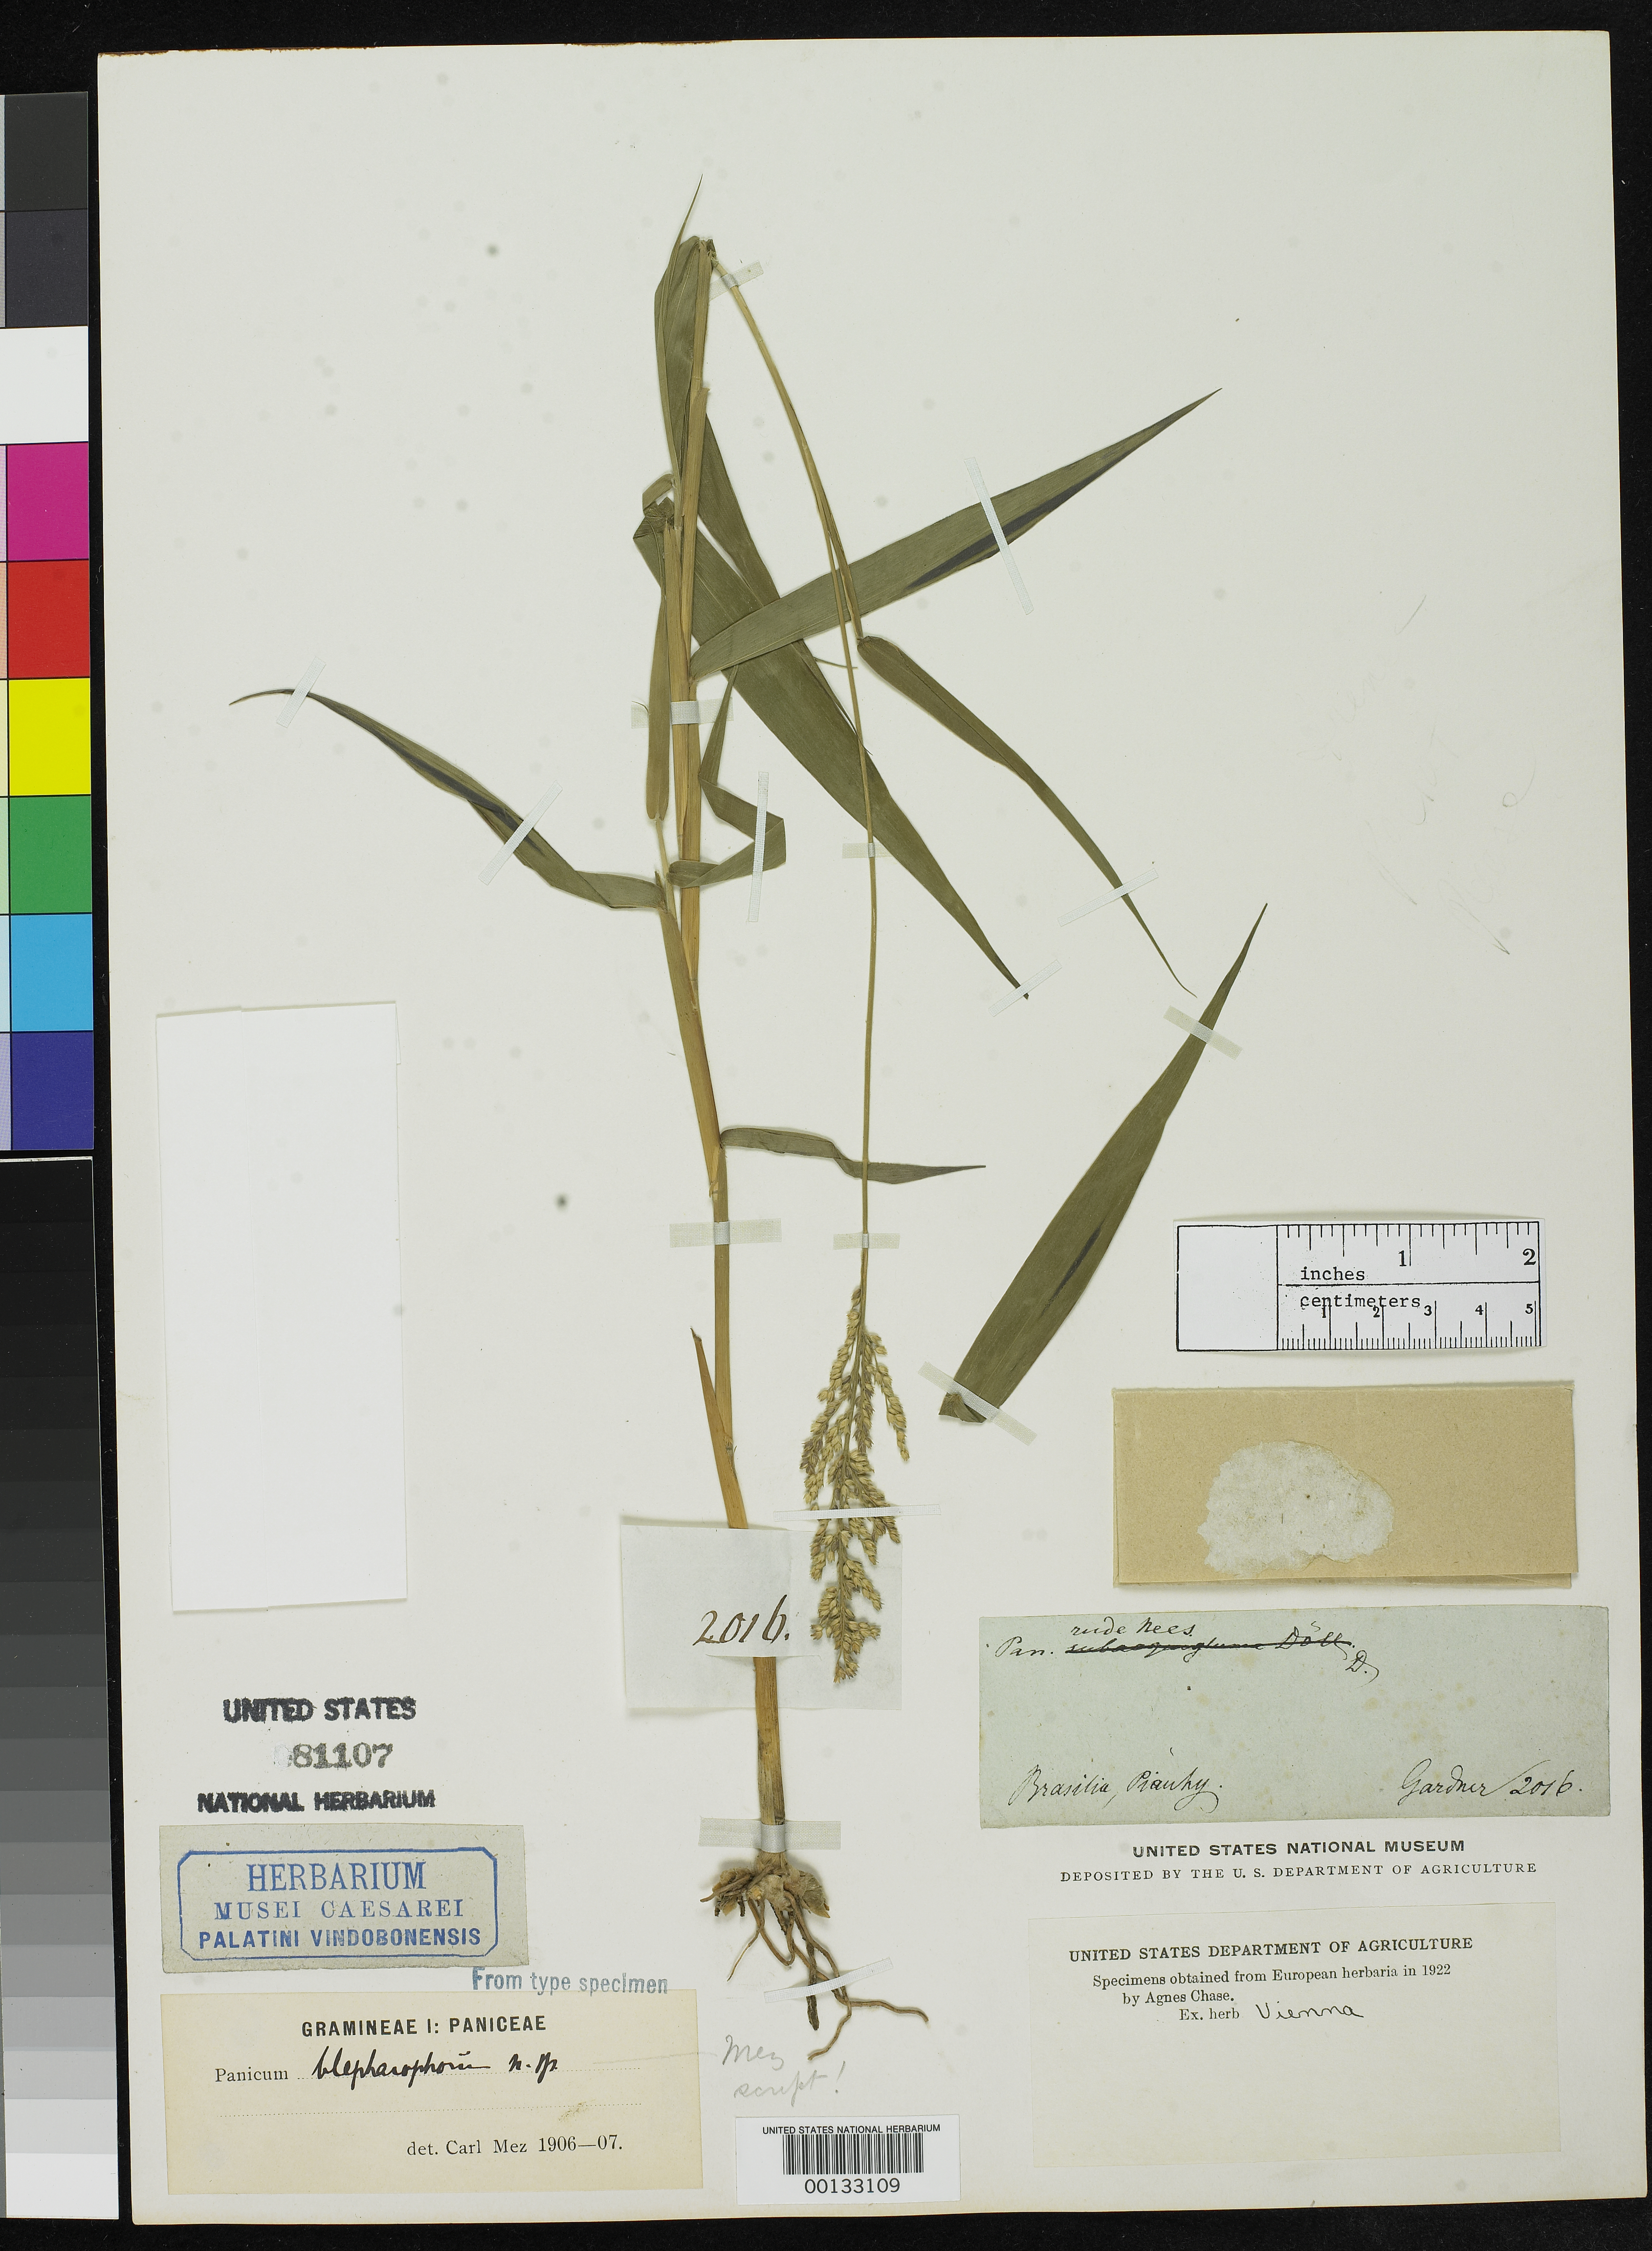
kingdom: Plantae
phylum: Tracheophyta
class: Liliopsida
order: Poales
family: Poaceae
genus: Panicum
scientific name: Panicum blepharophorum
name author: Mez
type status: Isotype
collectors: G. Gardner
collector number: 2016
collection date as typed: Jul 1839 to -- Sep 1839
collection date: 1839-07/1839-09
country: Brazil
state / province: Piauí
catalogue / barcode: US 81107